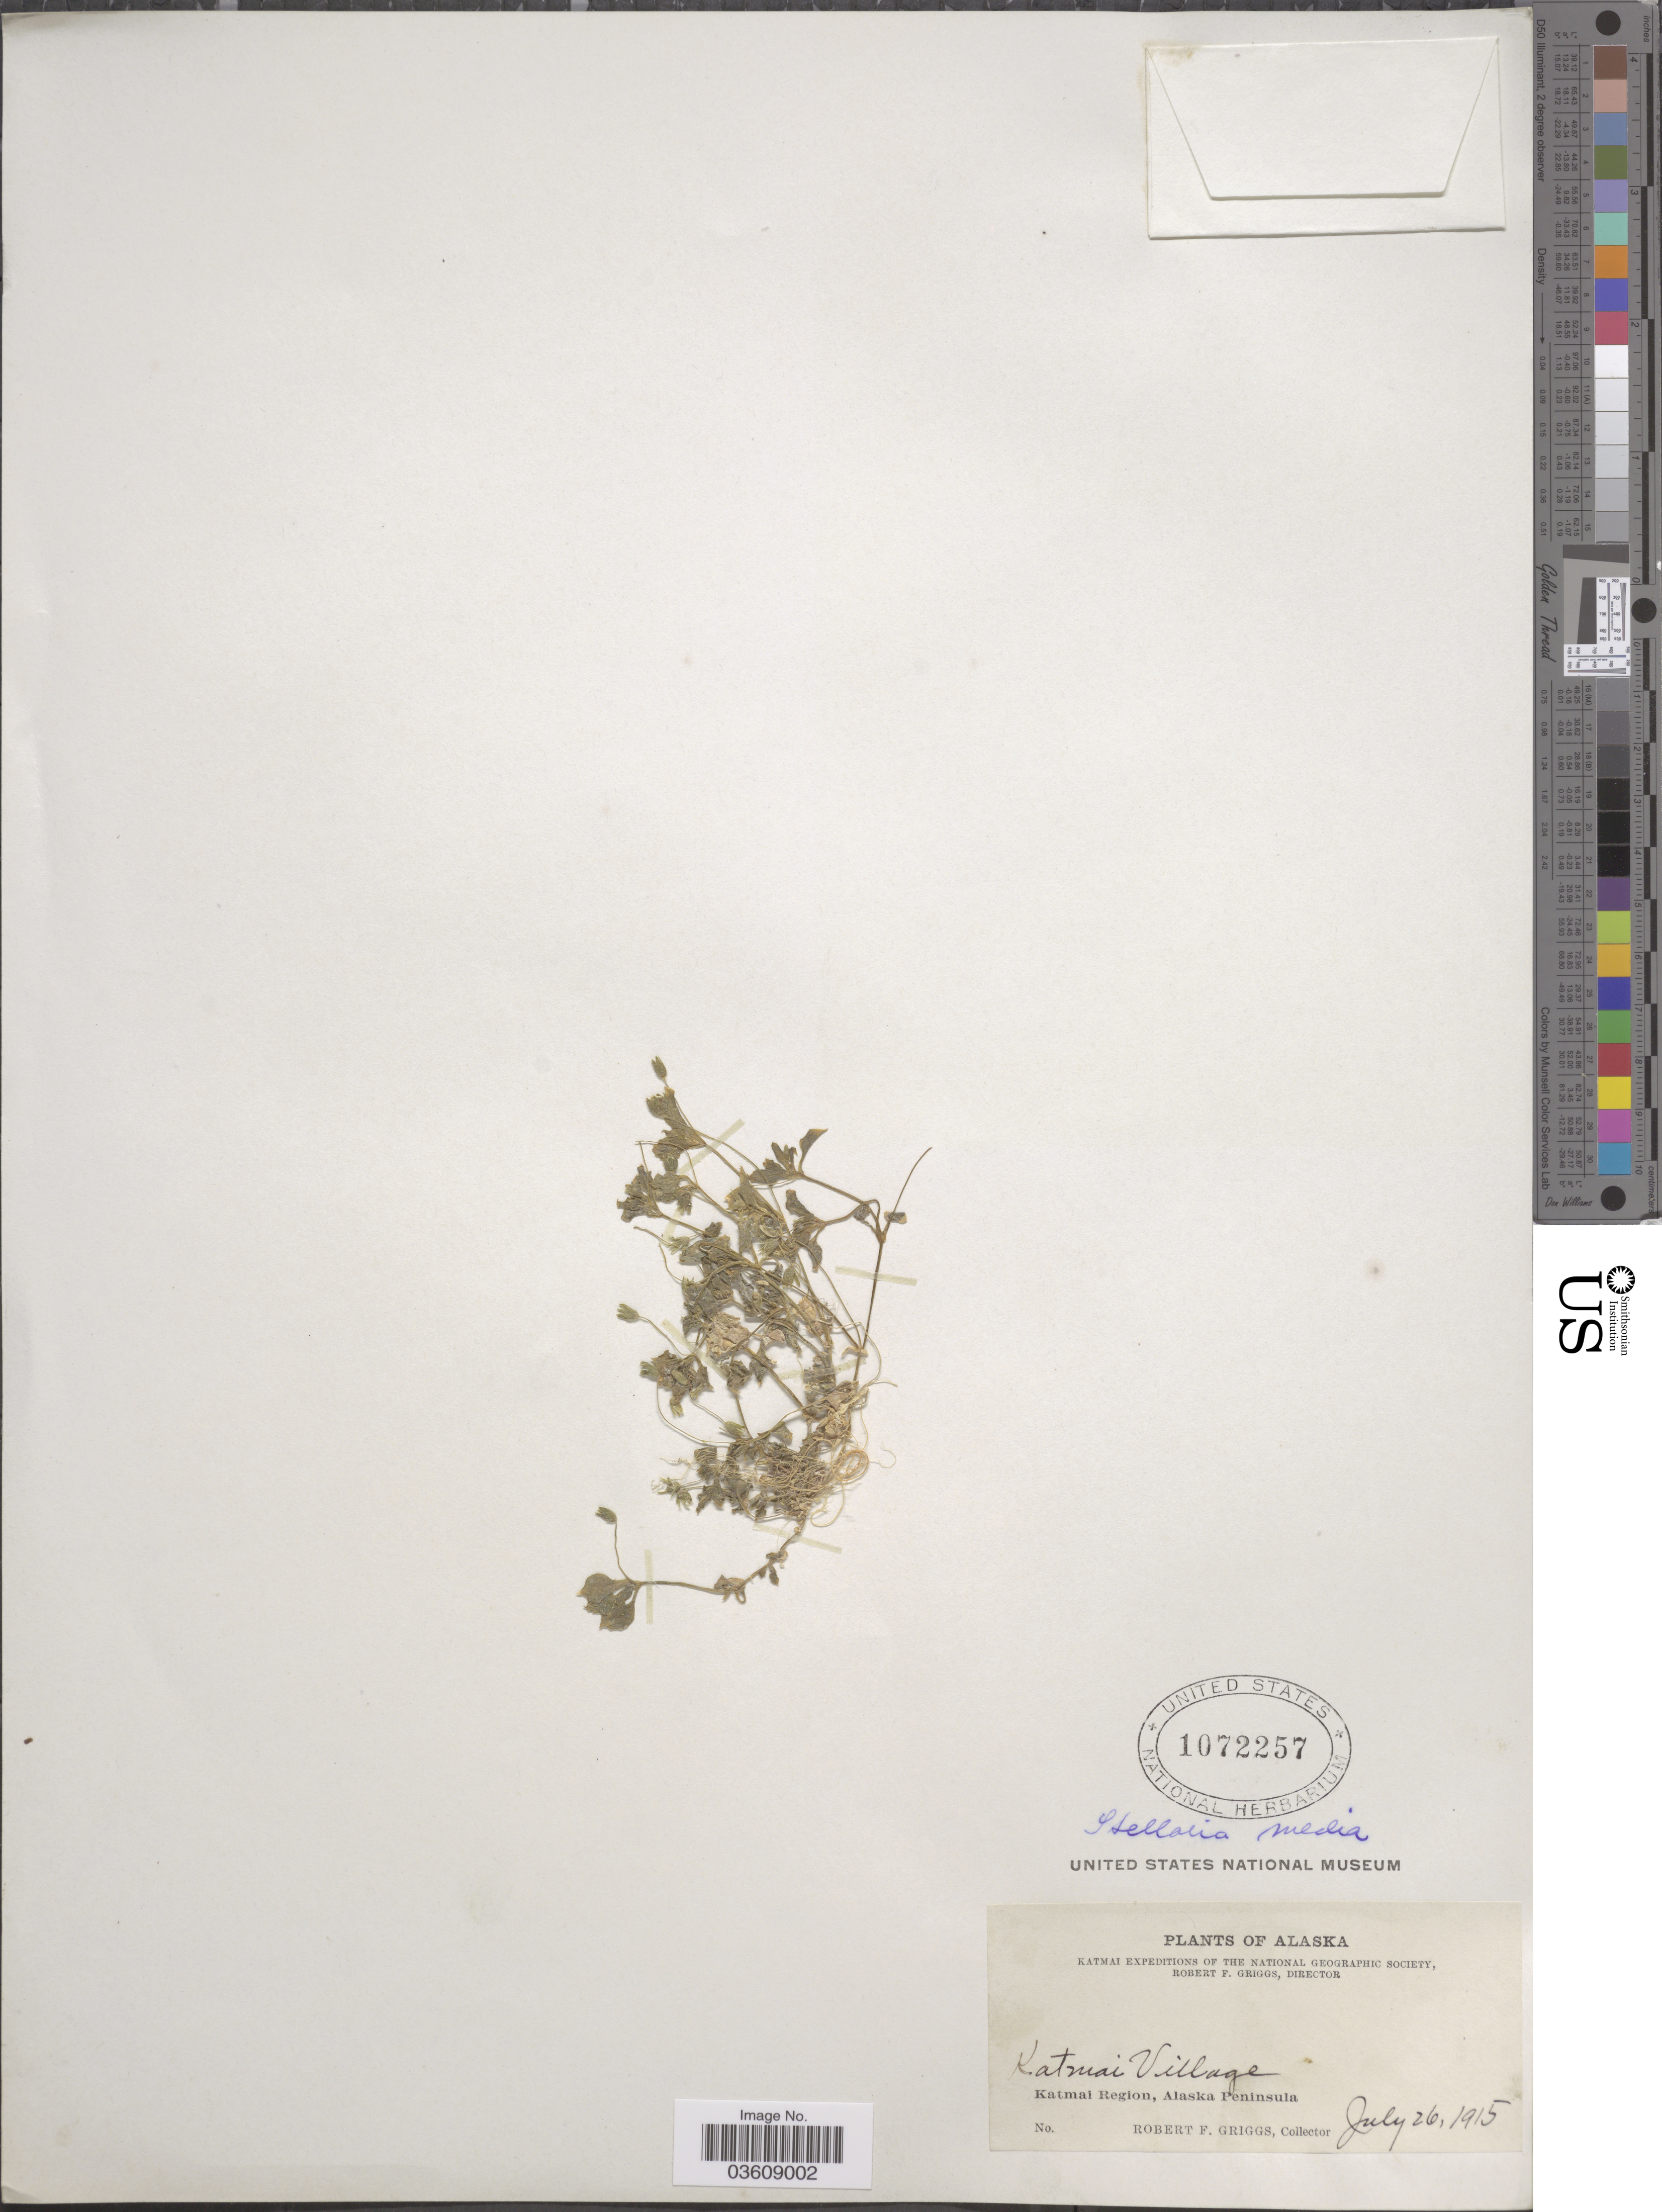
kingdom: Plantae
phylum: Tracheophyta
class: Magnoliopsida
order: Caryophyllales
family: Caryophyllaceae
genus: Stellaria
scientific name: Stellaria media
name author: (L.) Vill.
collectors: R. F. Griggs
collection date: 1915-07-26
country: United States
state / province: Alaska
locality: Katmai Region, Alaska Peninsula. Katmai Village.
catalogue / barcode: US 1072257